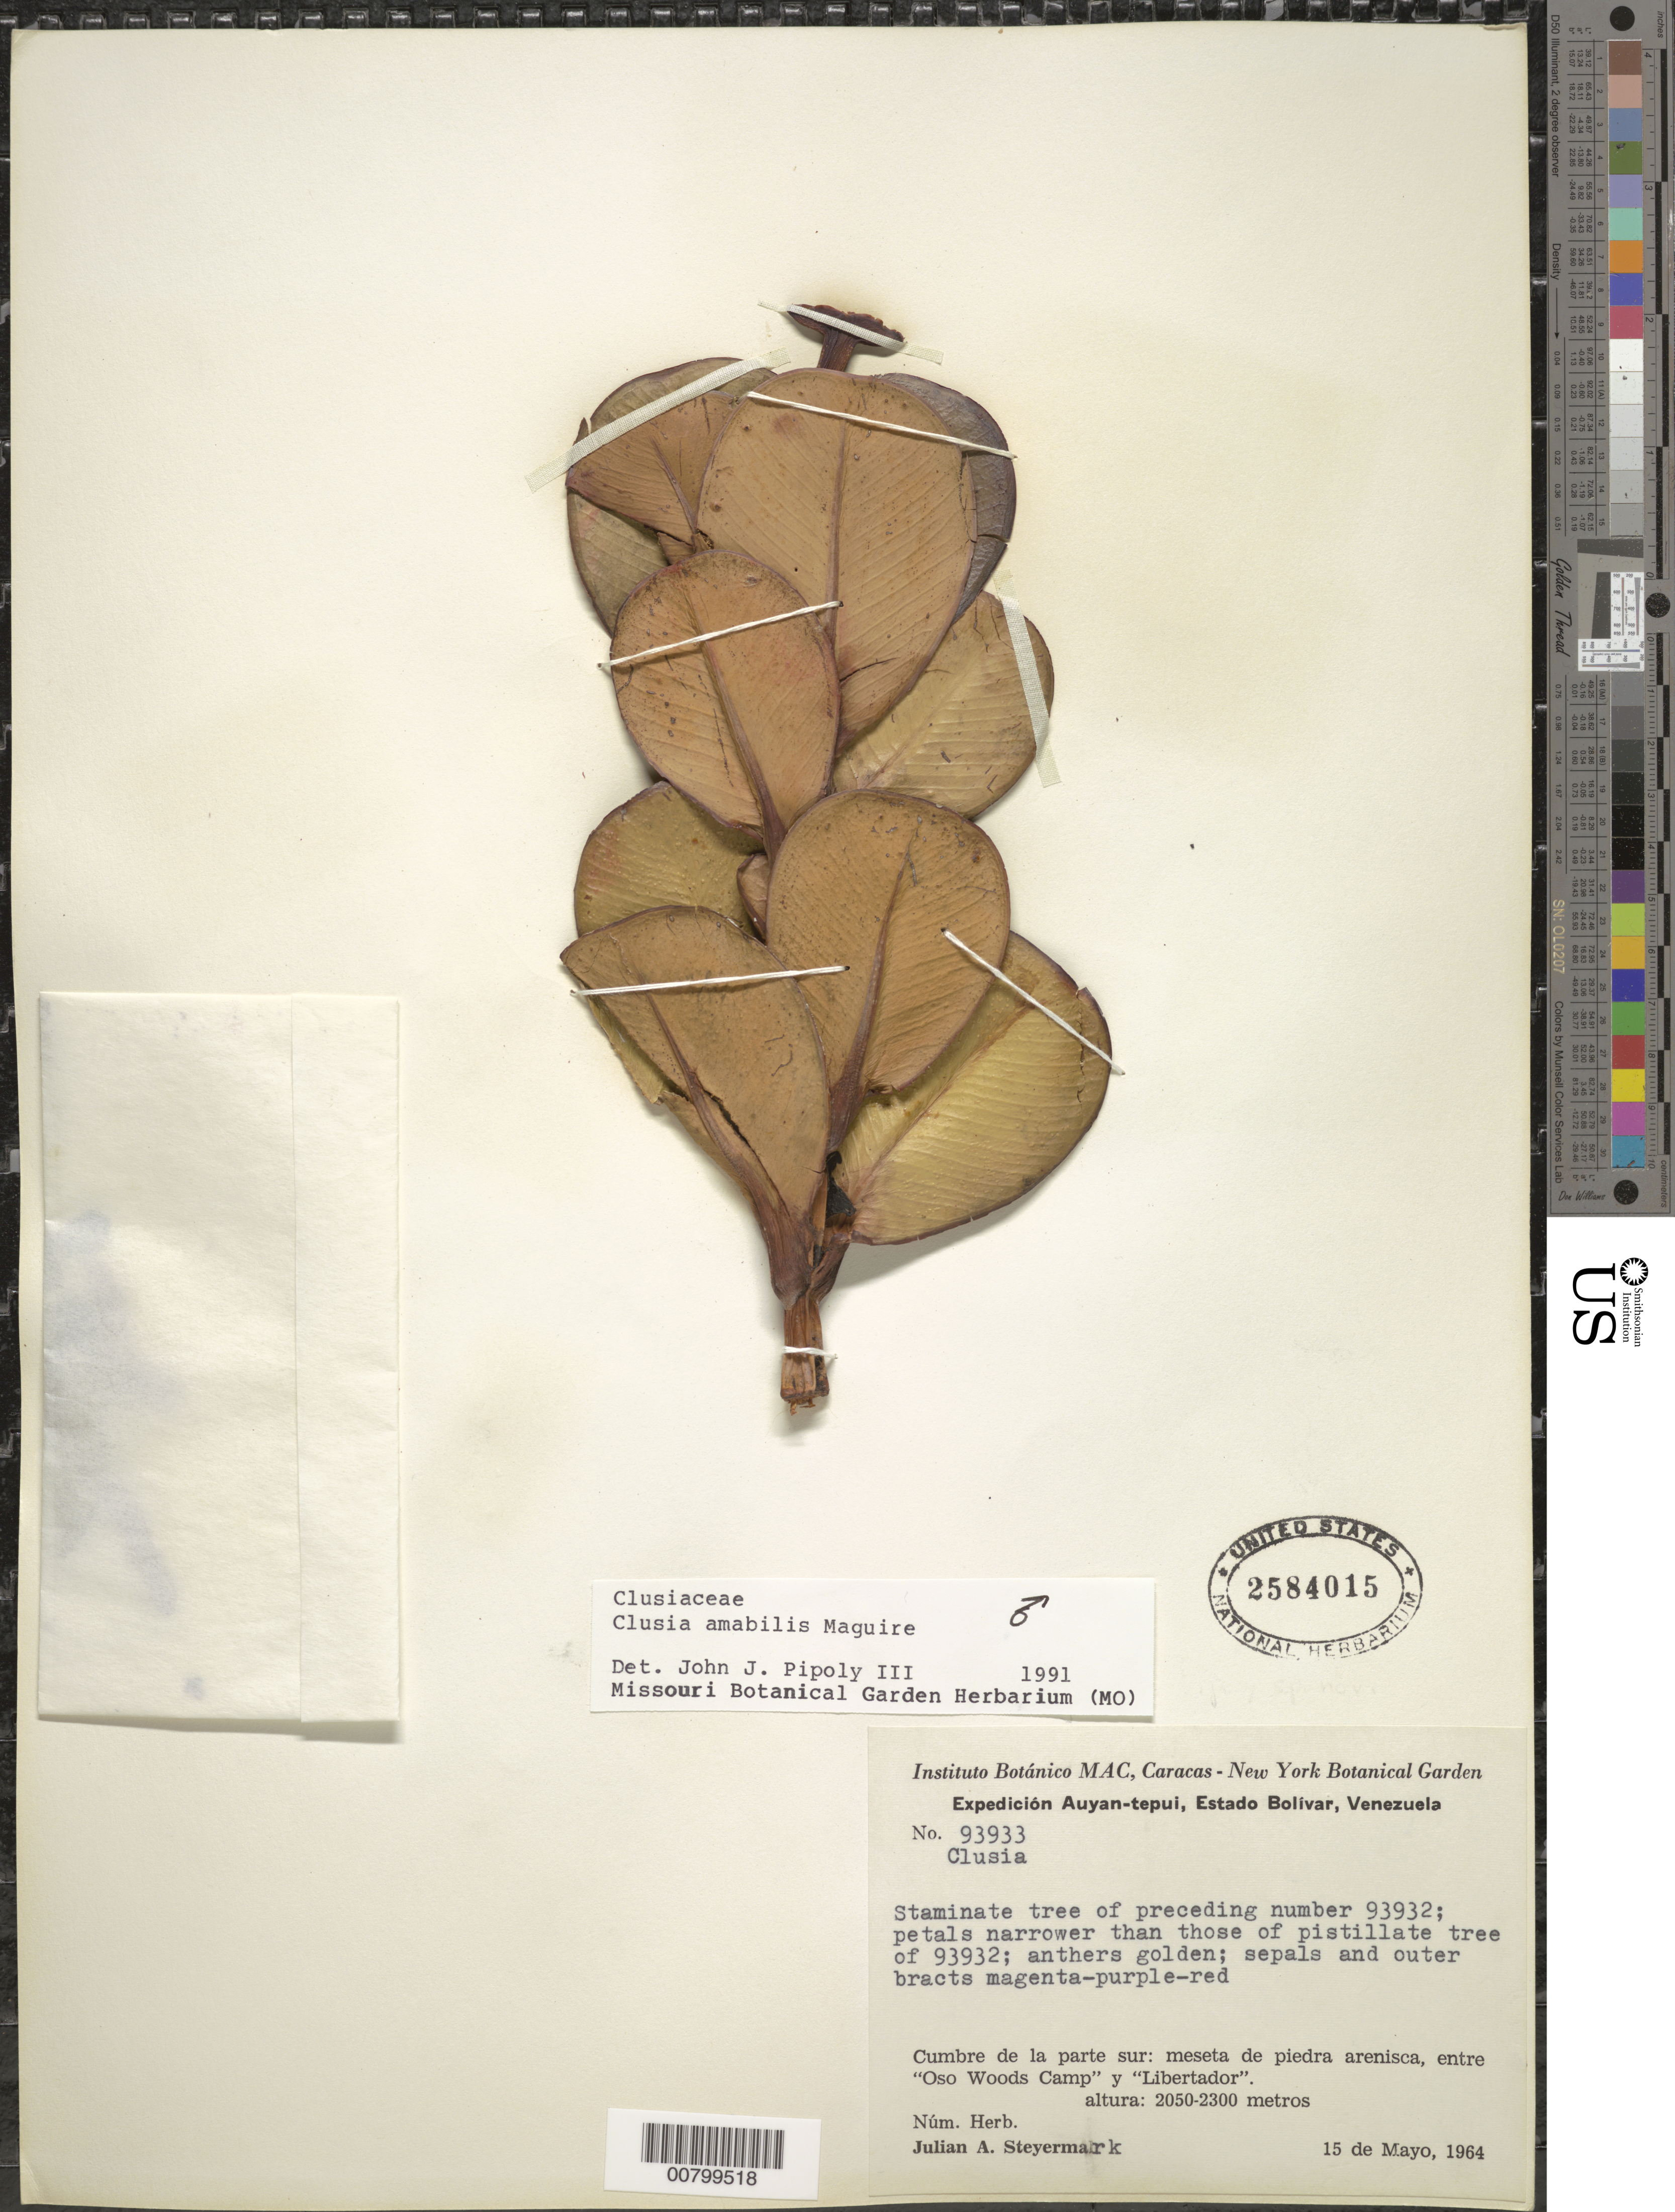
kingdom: Plantae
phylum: Tracheophyta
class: Magnoliopsida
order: Malpighiales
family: Clusiaceae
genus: Clusia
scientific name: Clusia amabilis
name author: Maguire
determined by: Pipoly, J. J., III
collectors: J. Steyermark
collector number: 93933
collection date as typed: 15-May-64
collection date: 1964-05-15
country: Venezuela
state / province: Bolívar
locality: Auyan-tepuí, entre Oso Woods Camp y Libertador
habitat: Cumbre de la parte sur; meseta de piedra arenisca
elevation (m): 2050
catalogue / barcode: US 2584015